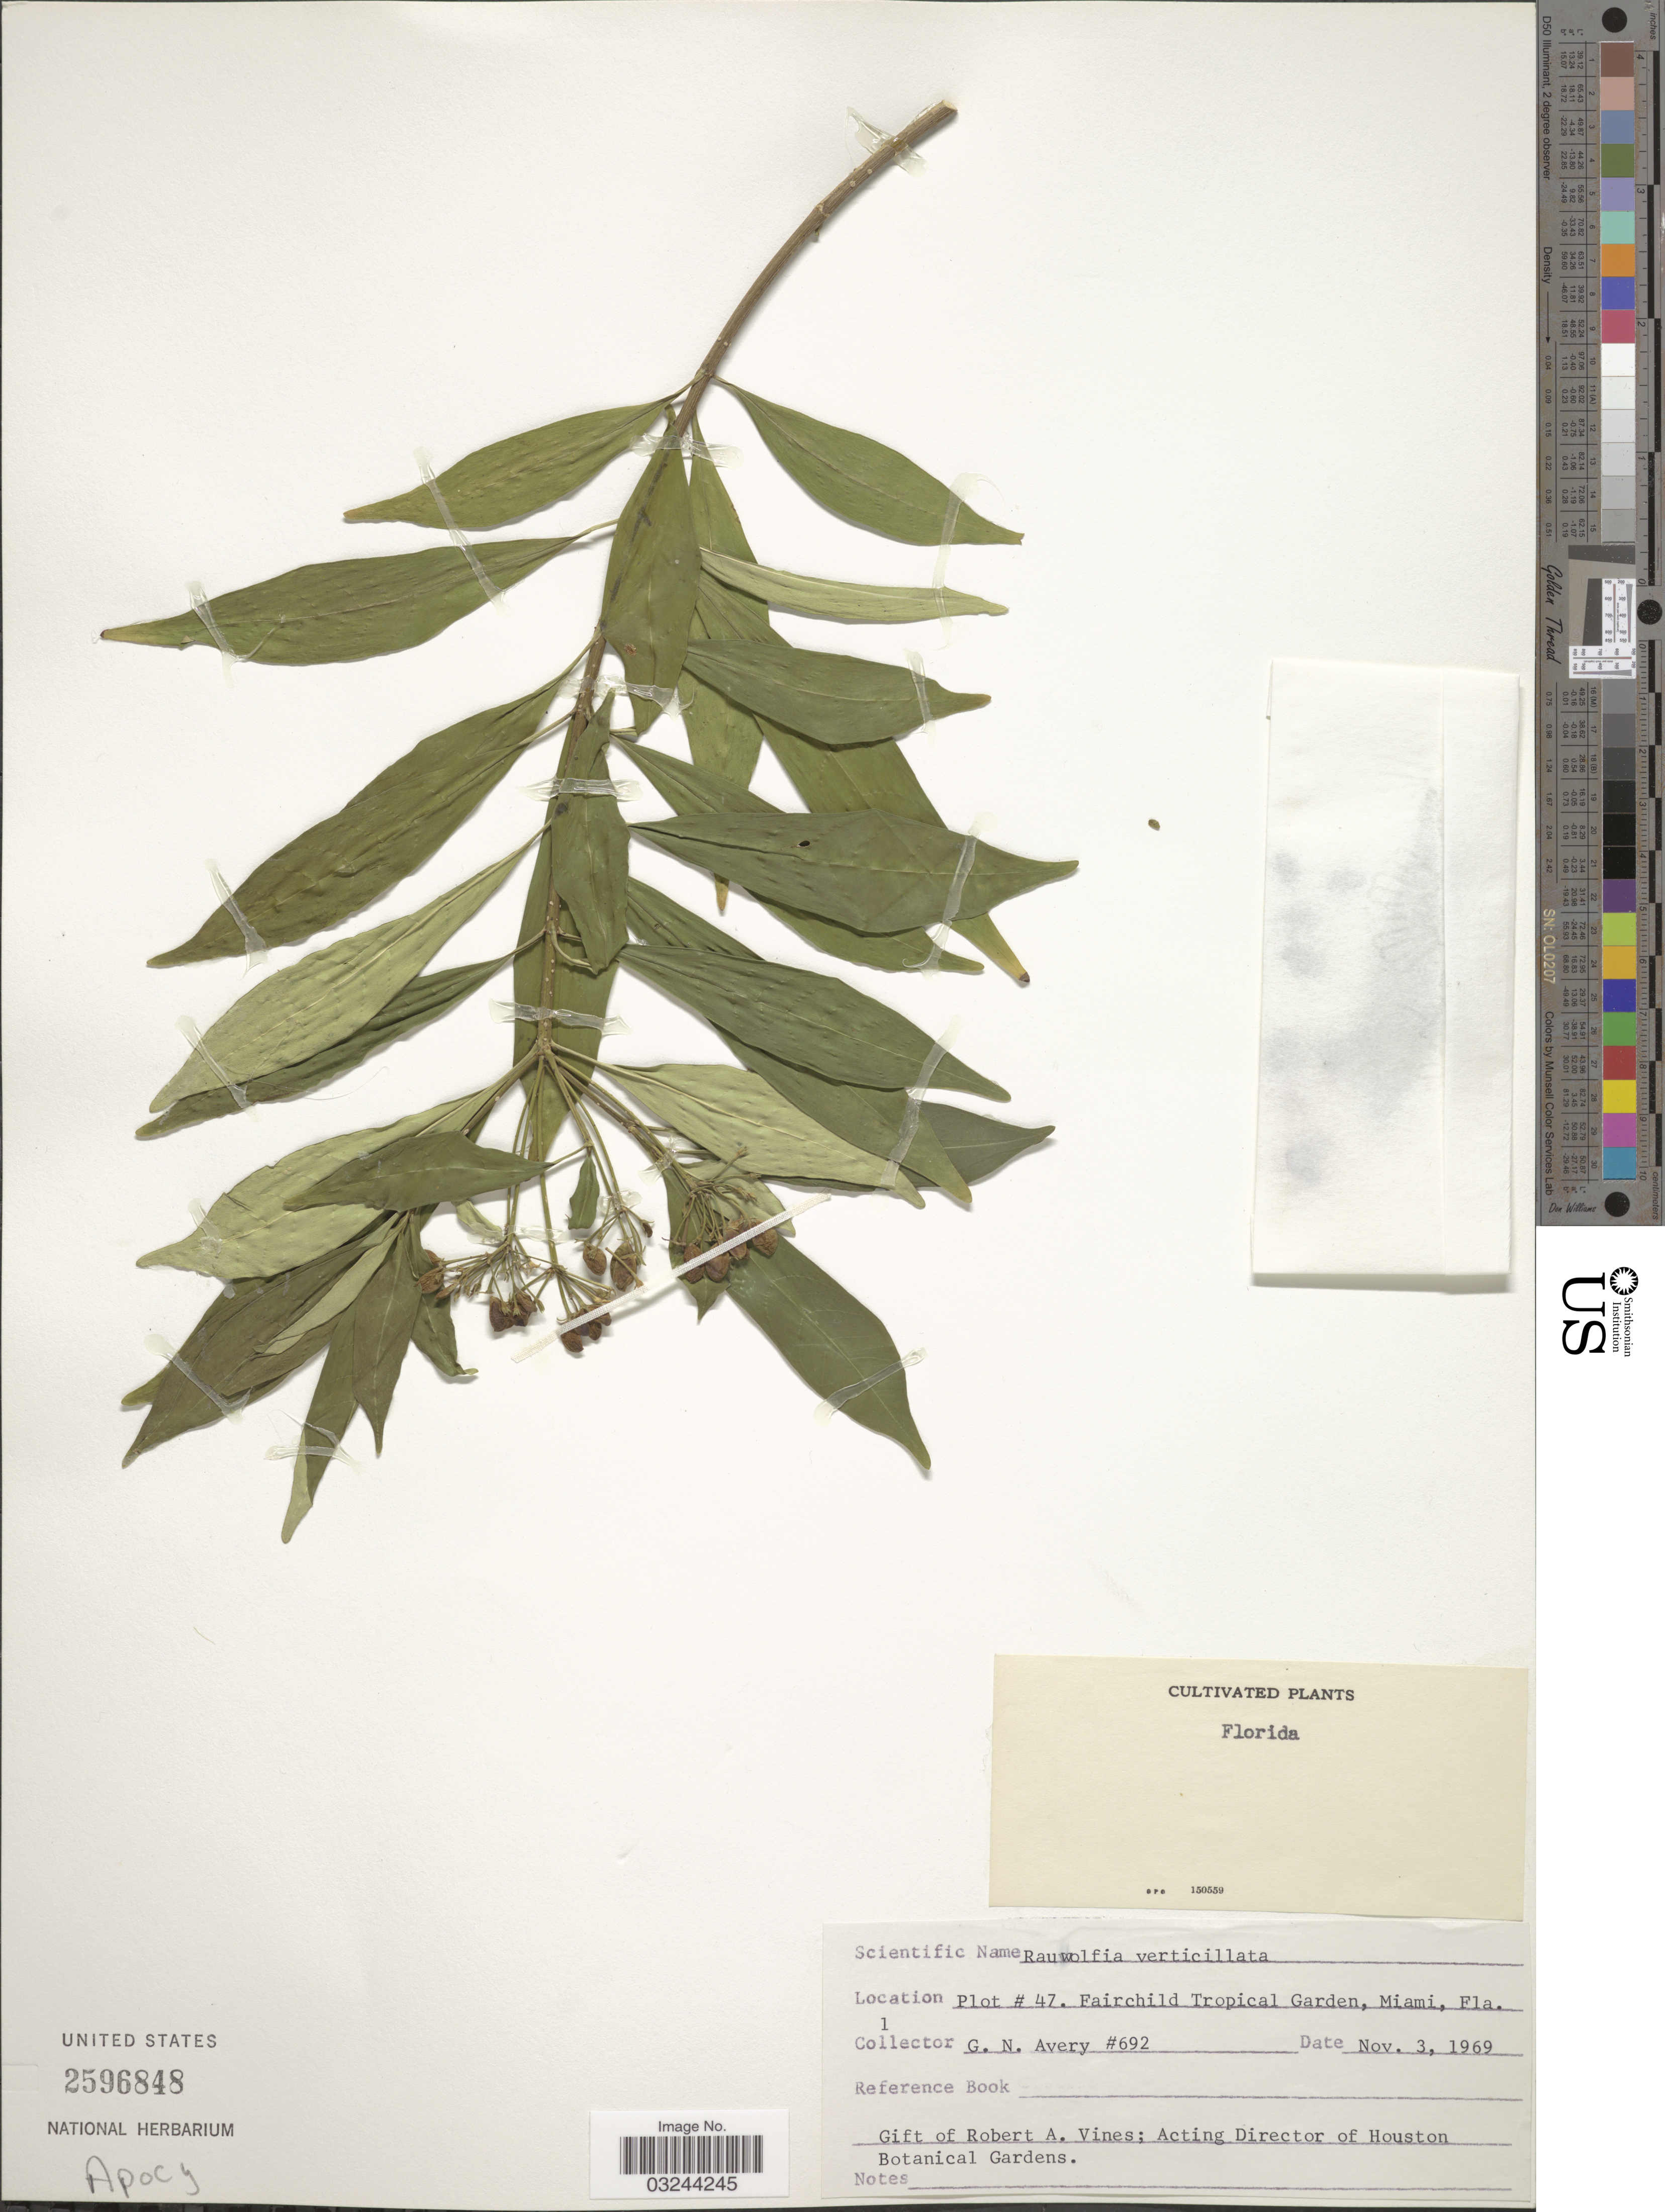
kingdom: Plantae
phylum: Tracheophyta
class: Magnoliopsida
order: Gentianales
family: Apocynaceae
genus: Rauvolfia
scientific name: Rauvolfia verticillata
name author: (Lour.) Baill.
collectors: G. N. Avery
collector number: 692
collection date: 1969-11-03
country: United States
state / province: Florida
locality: Plot #47. Fairchild Tropical Garden, Miami, Fla.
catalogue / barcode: US 2596848